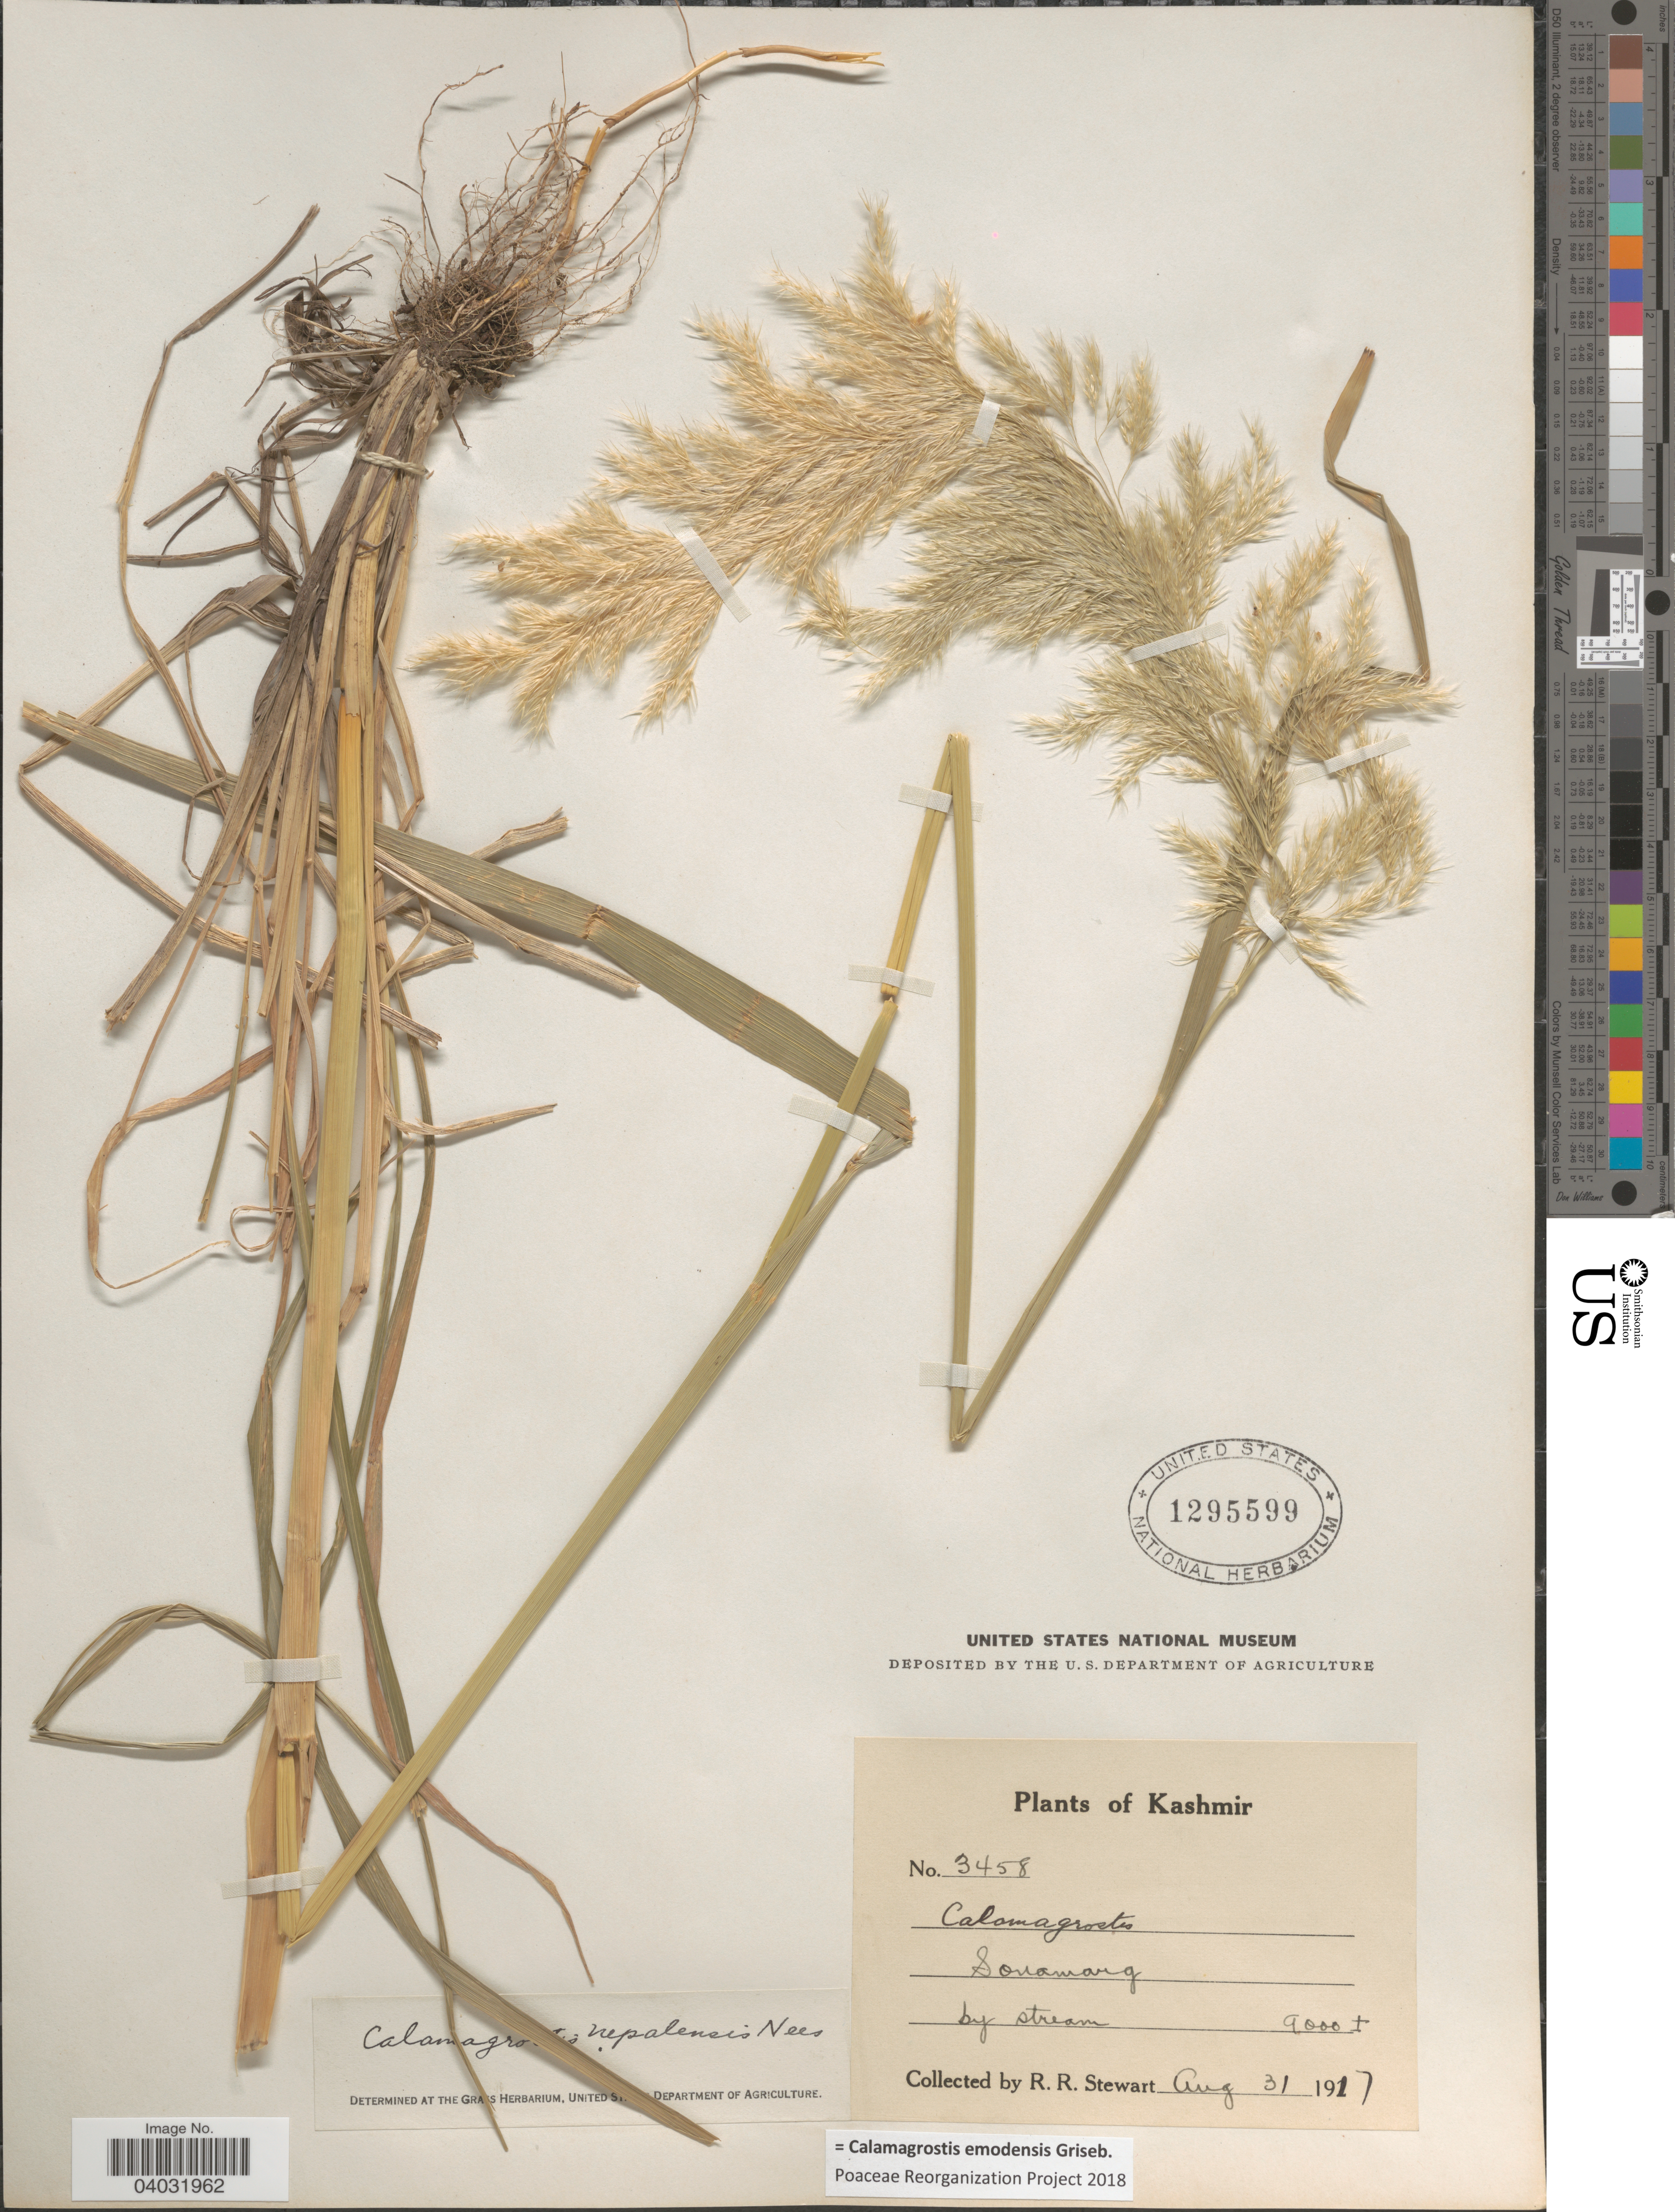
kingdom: Plantae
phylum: Tracheophyta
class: Liliopsida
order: Poales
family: Poaceae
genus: Calamagrostis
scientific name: Calamagrostis emodensis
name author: Griseb.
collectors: R. Stewart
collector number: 3458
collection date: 1917-08-31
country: India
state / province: Jammu and Kashmir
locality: Kashmir. Sonamarg.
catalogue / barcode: US 1295599